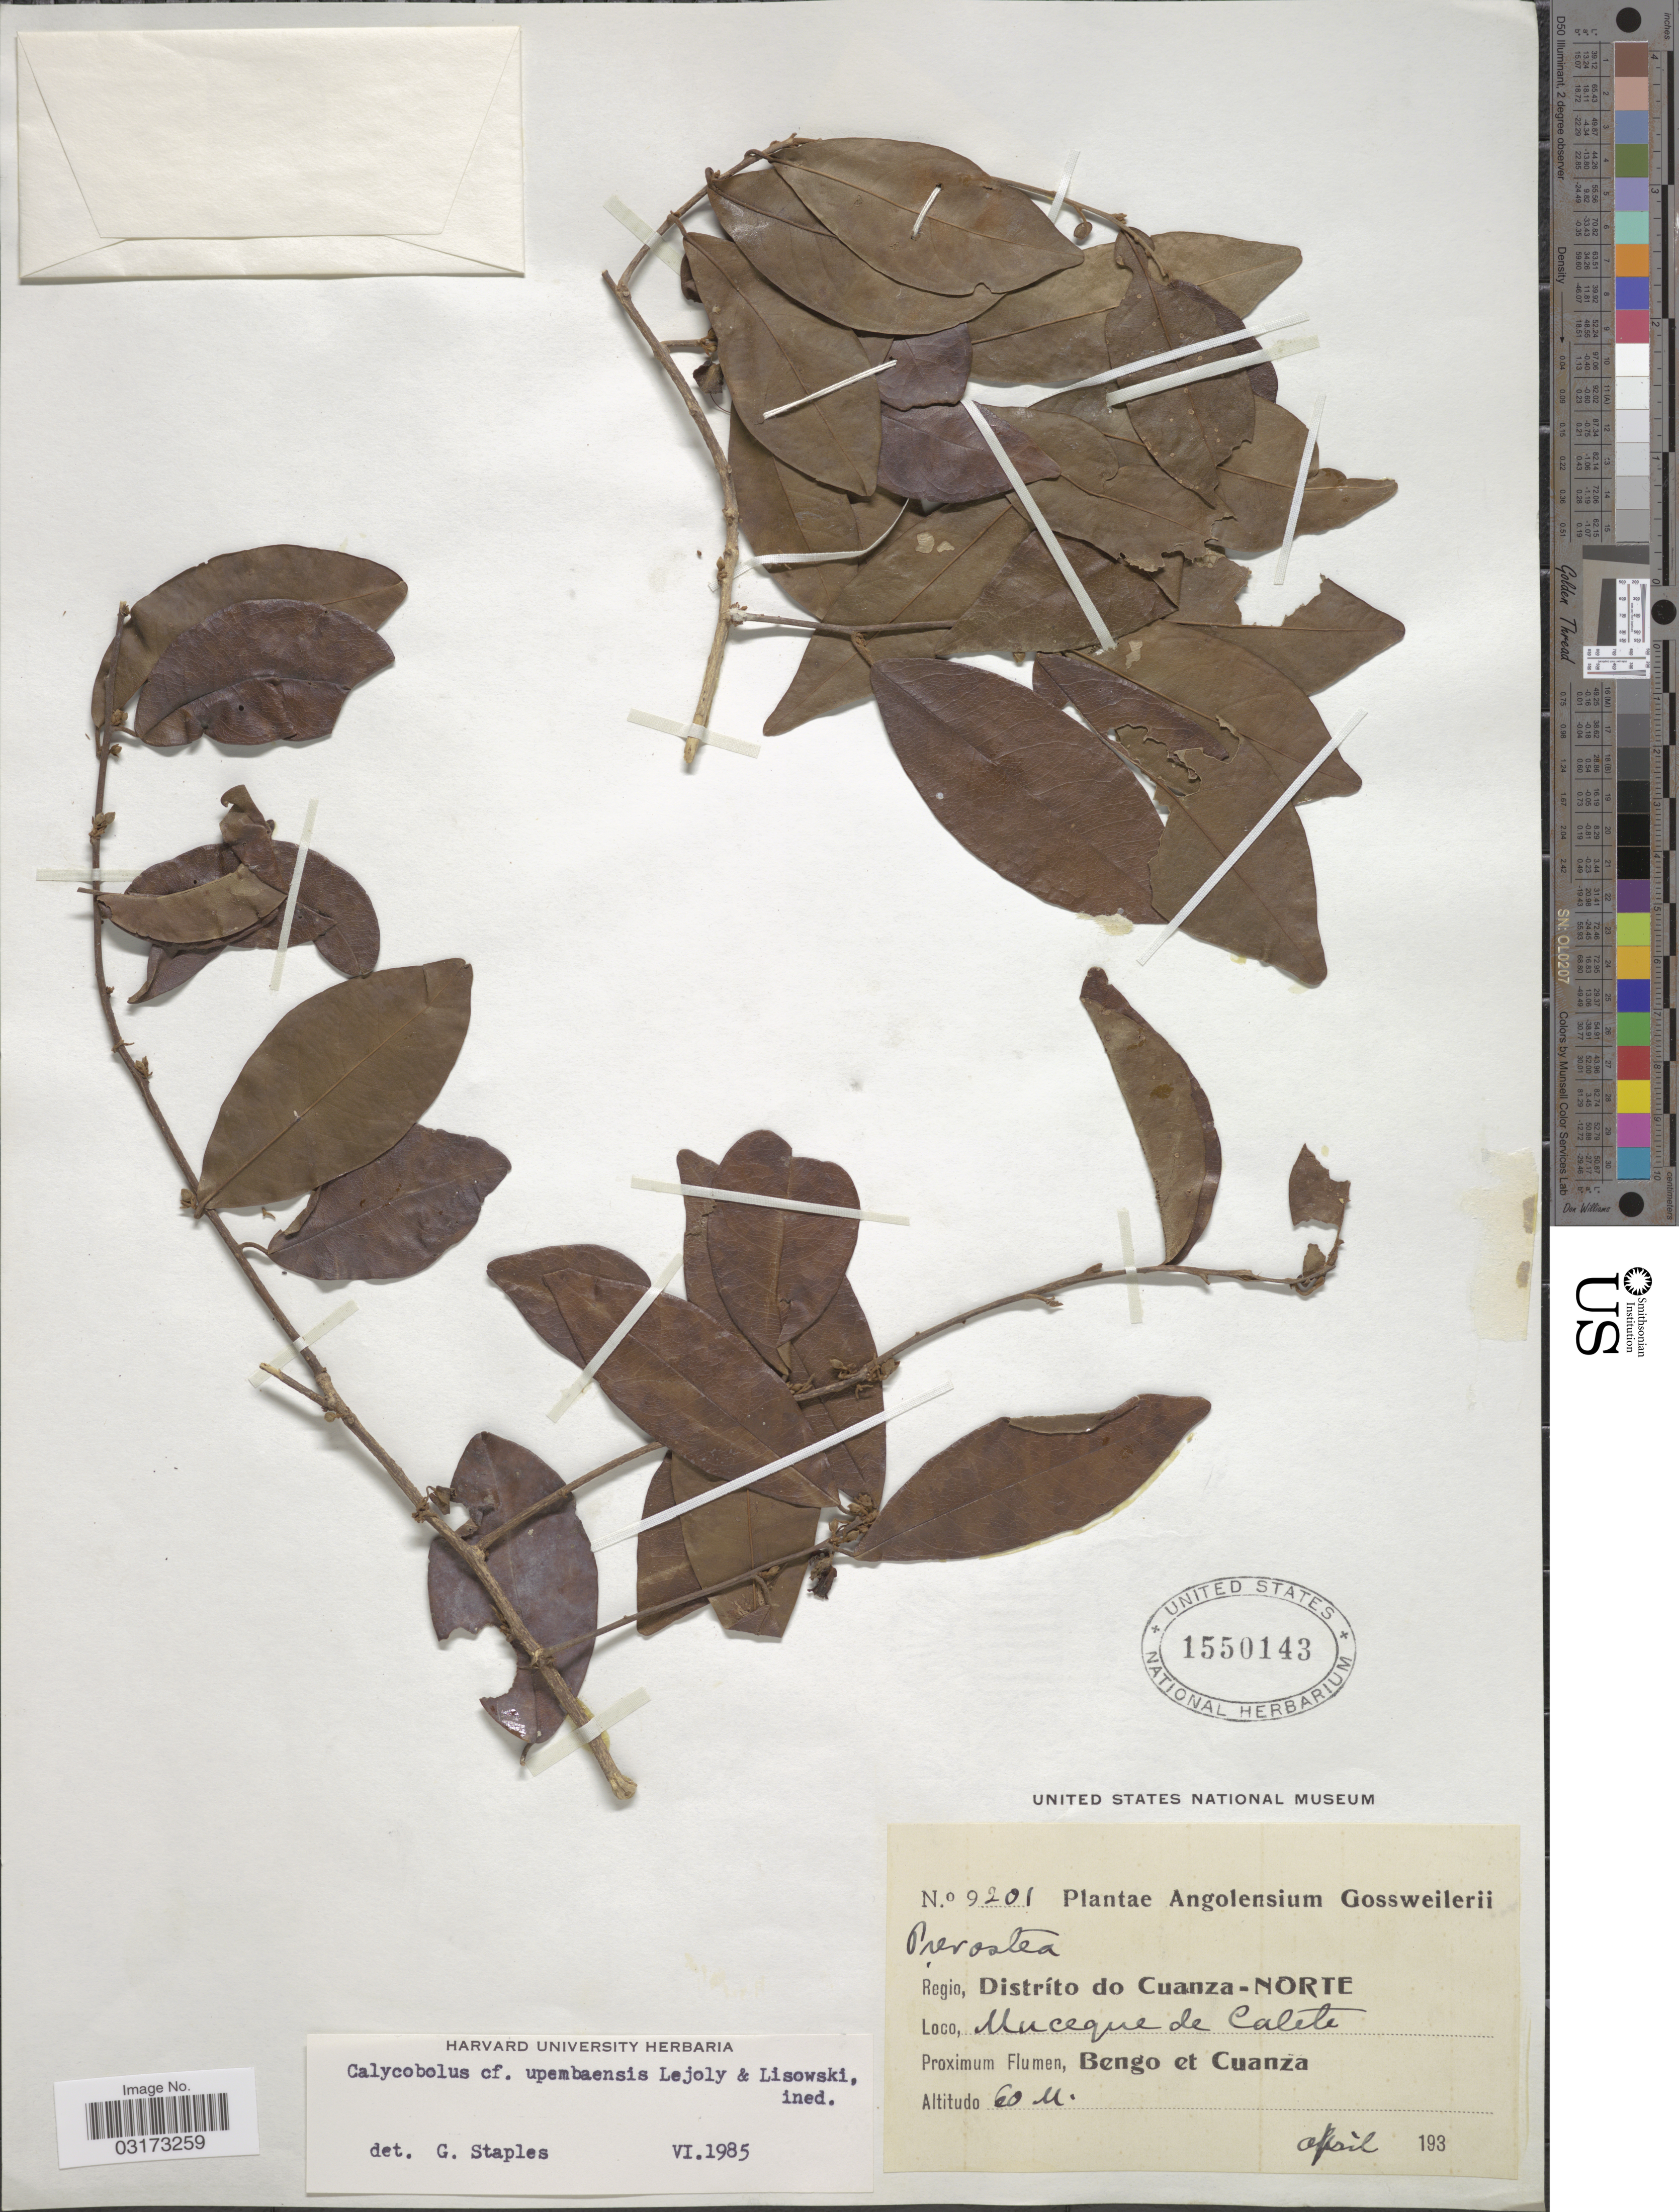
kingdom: Plantae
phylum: Tracheophyta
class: Magnoliopsida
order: Solanales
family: Convolvulaceae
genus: Calycobolus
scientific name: Calycobolus upembaensis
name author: Lejoly & Lisowski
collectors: -. Gossweiler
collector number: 9201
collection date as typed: april 193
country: Angola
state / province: Cuanza Norte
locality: Angolensium. Regio, Distríto de Cuanza - Norte. Muceque de Catete. Proximum Flumen, Bengo et Cuanza.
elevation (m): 60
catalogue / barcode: US 1550143